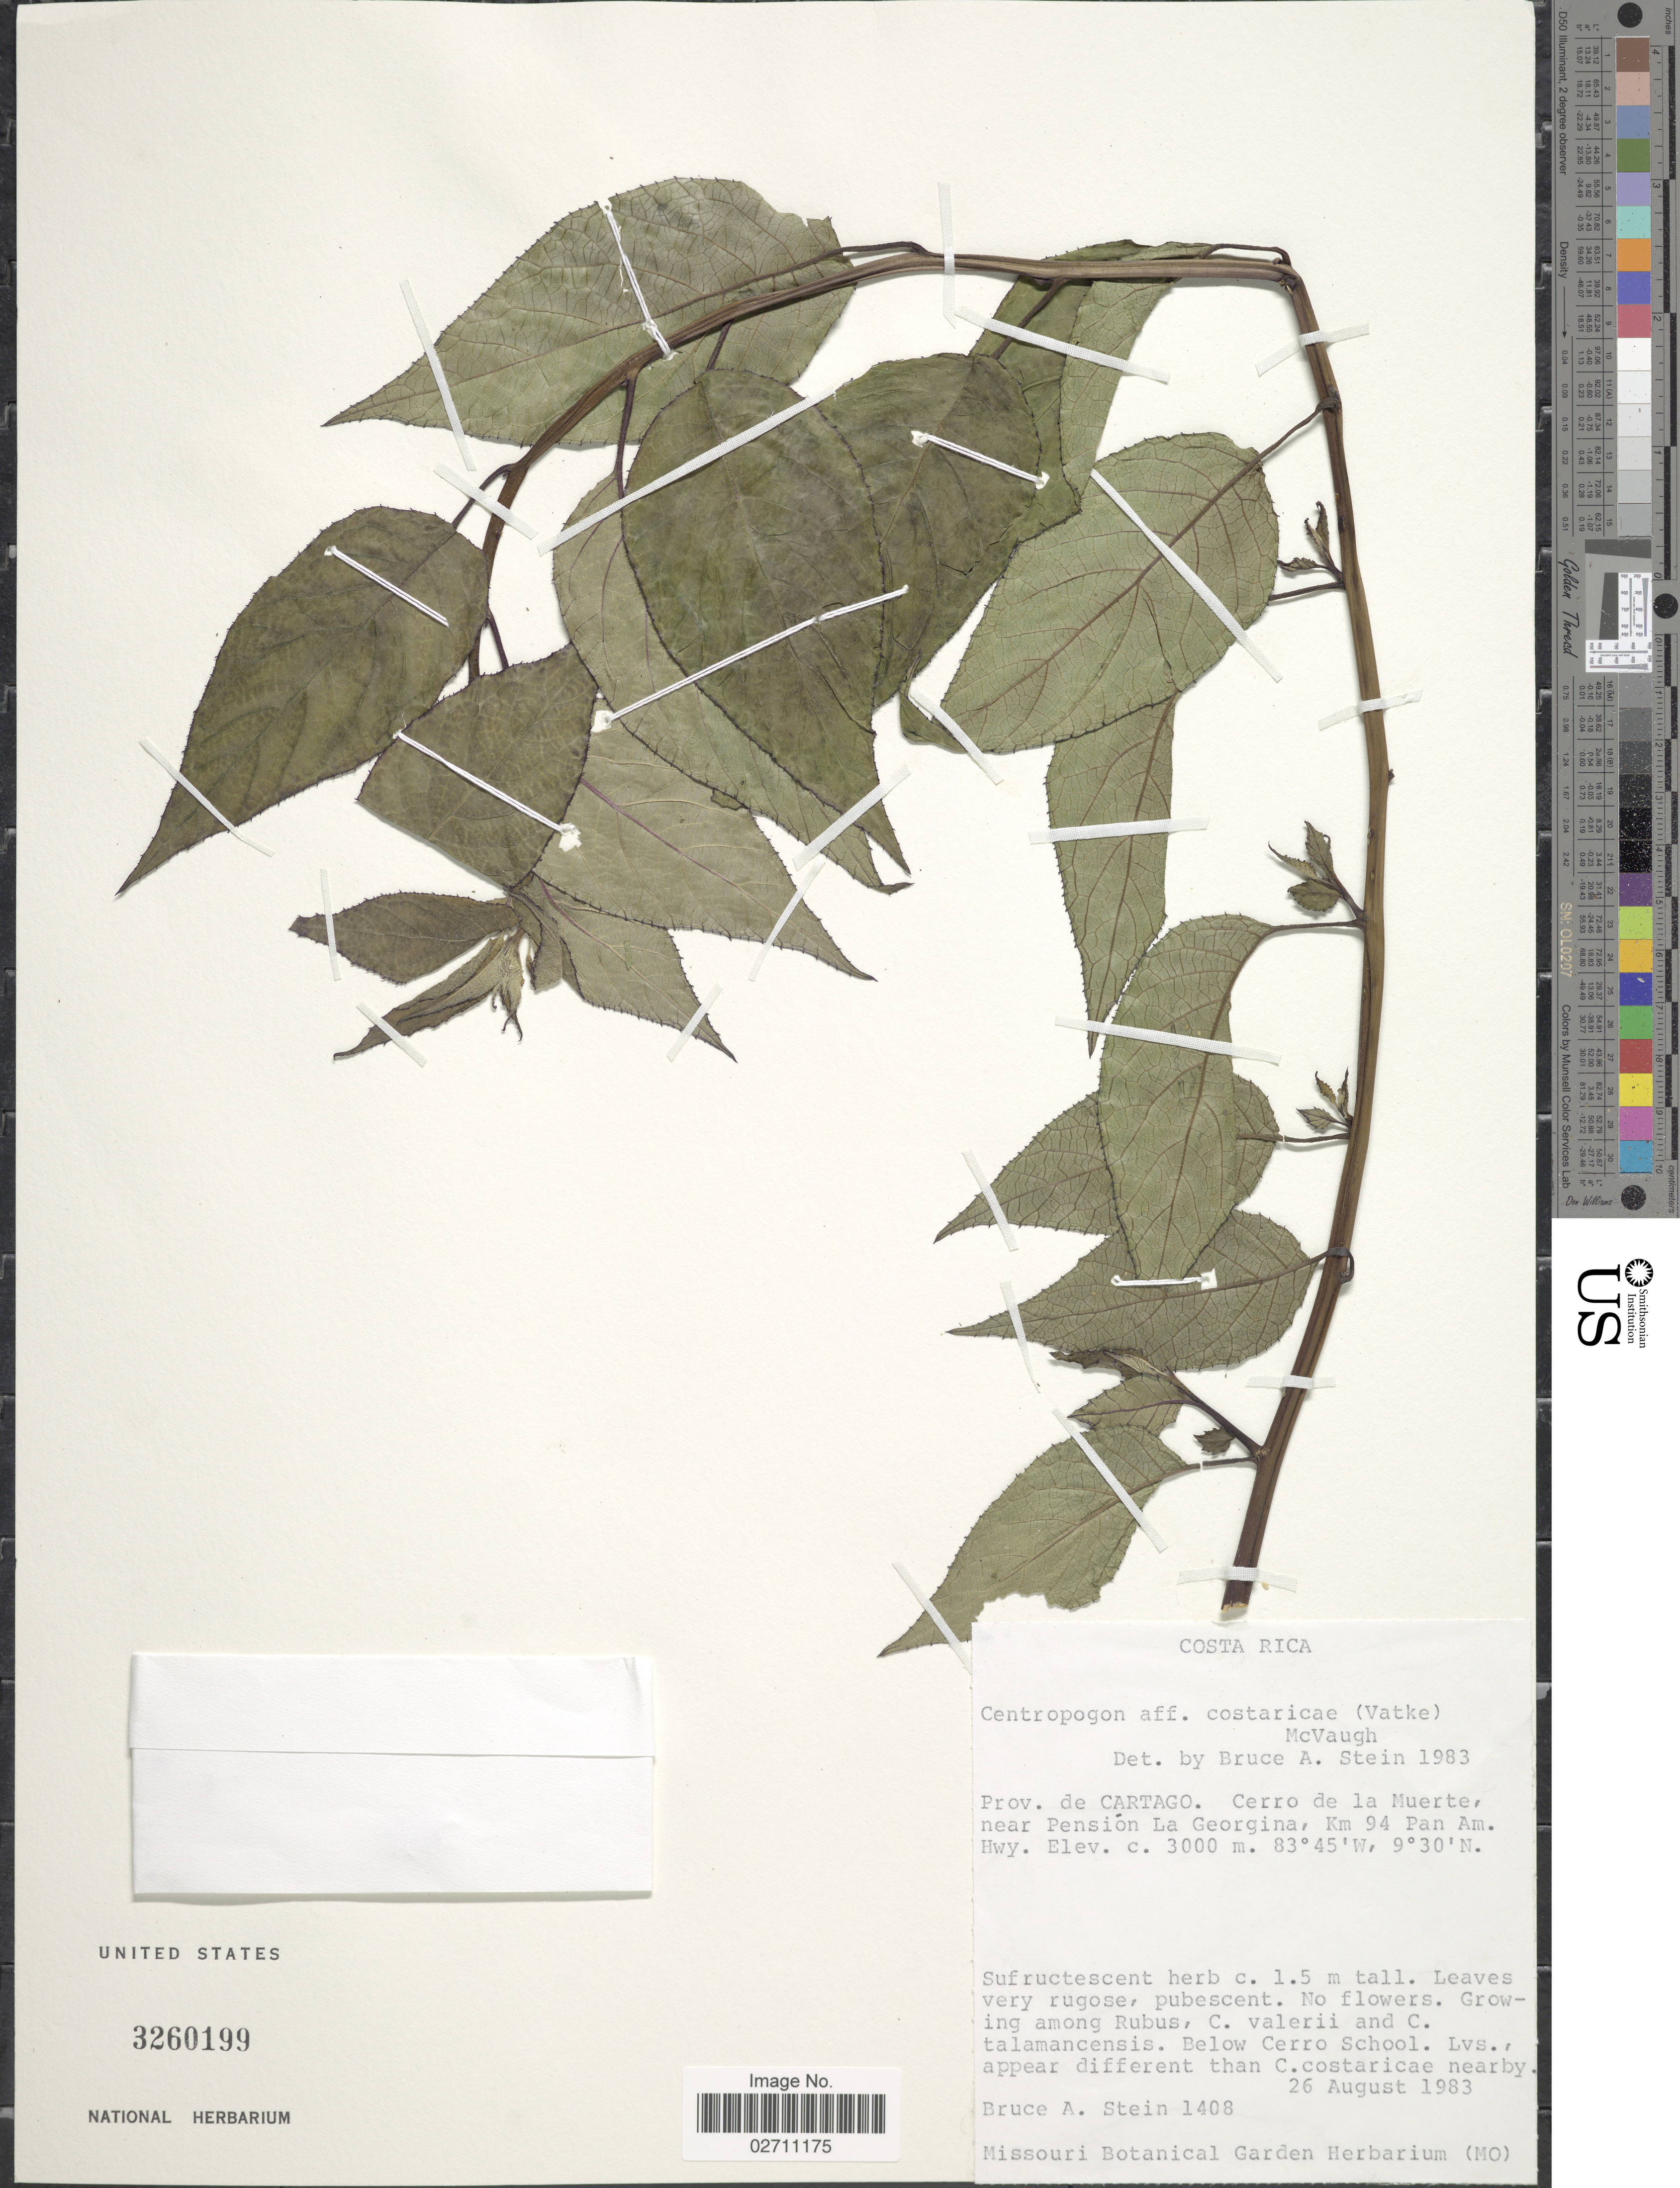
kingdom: Plantae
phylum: Tracheophyta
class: Magnoliopsida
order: Asterales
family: Campanulaceae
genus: Centropogon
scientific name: Centropogon costaricae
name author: (Vatke) McVaugh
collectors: B. A. Stein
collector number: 1408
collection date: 1983-08-26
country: Costa Rica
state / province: Cartago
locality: Cerro de la Muerte, near Pension La Georgina, Km 94 Pan Am. Hwy.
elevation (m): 3000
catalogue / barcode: US 3260199